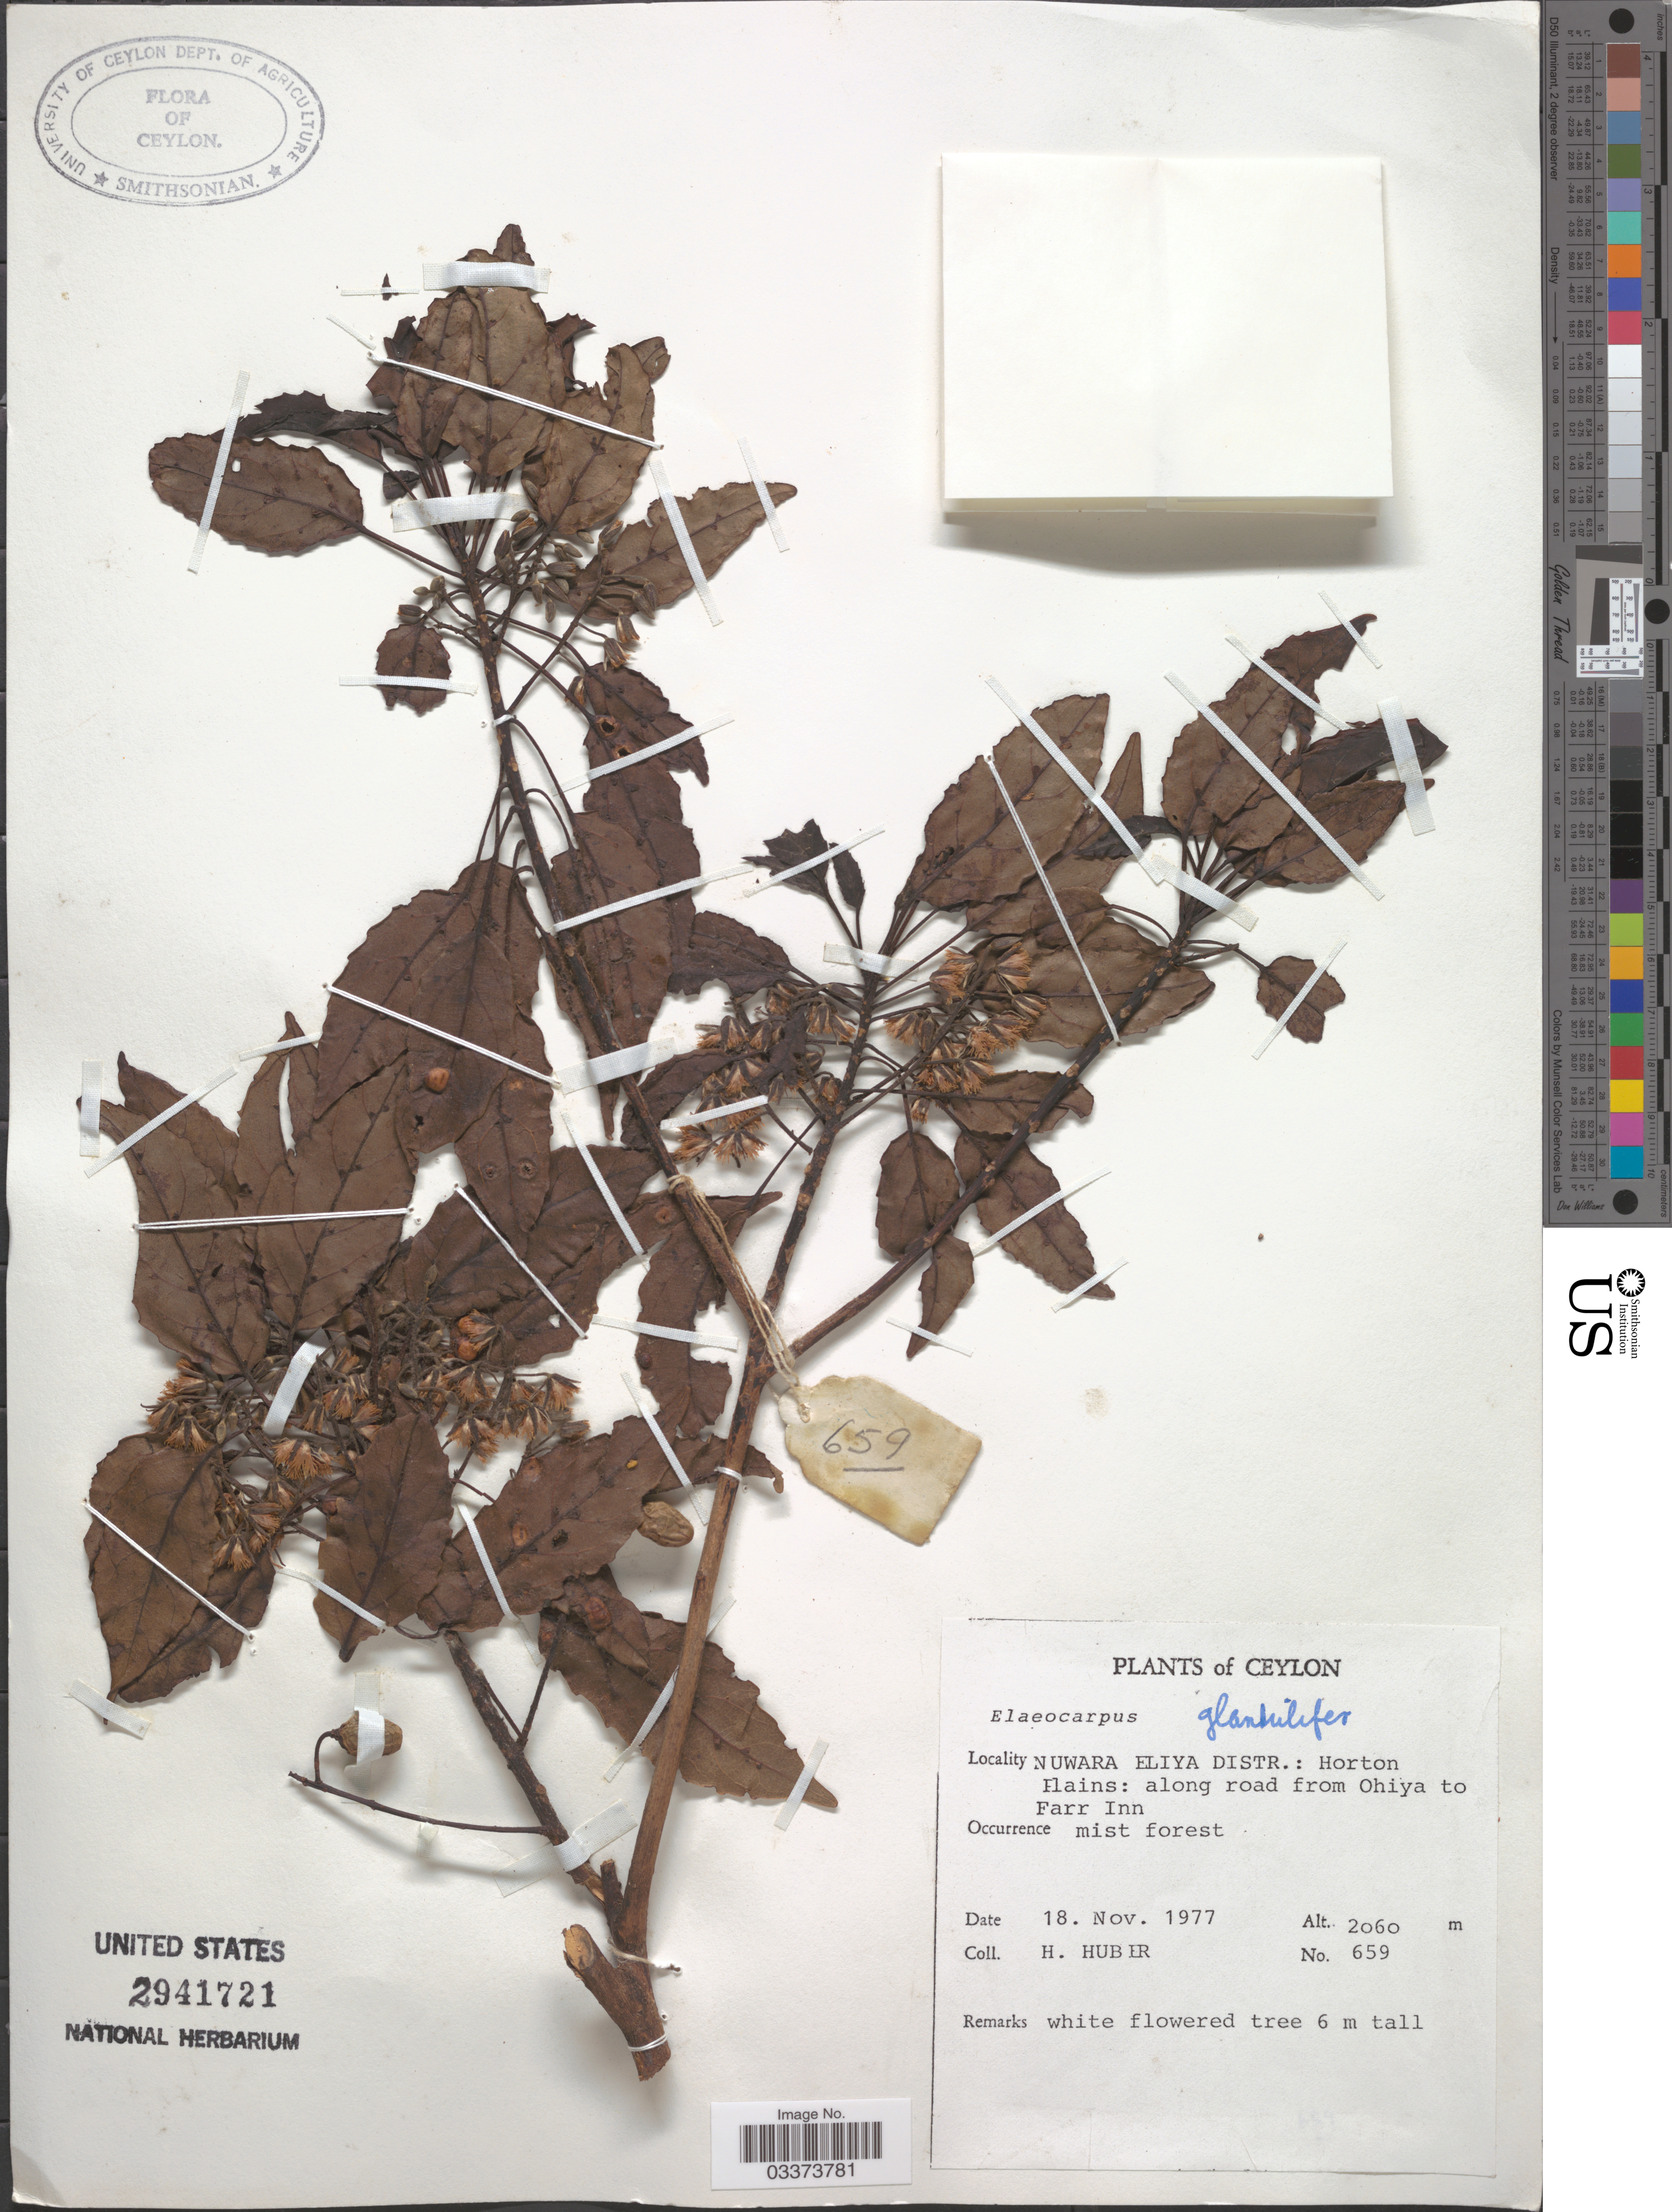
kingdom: Plantae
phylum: Tracheophyta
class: Magnoliopsida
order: Oxalidales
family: Elaeocarpaceae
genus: Elaeocarpus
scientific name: Elaeocarpus glandulifer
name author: (Hook. ex Wight) Mast.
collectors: H. Huber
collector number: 659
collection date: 1977-11-18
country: Sri Lanka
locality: Ceylon, Nuwara Eliya Distr.: Horton Plains: along road from Ohiya to Farr Inn.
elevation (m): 2060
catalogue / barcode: US 2941721